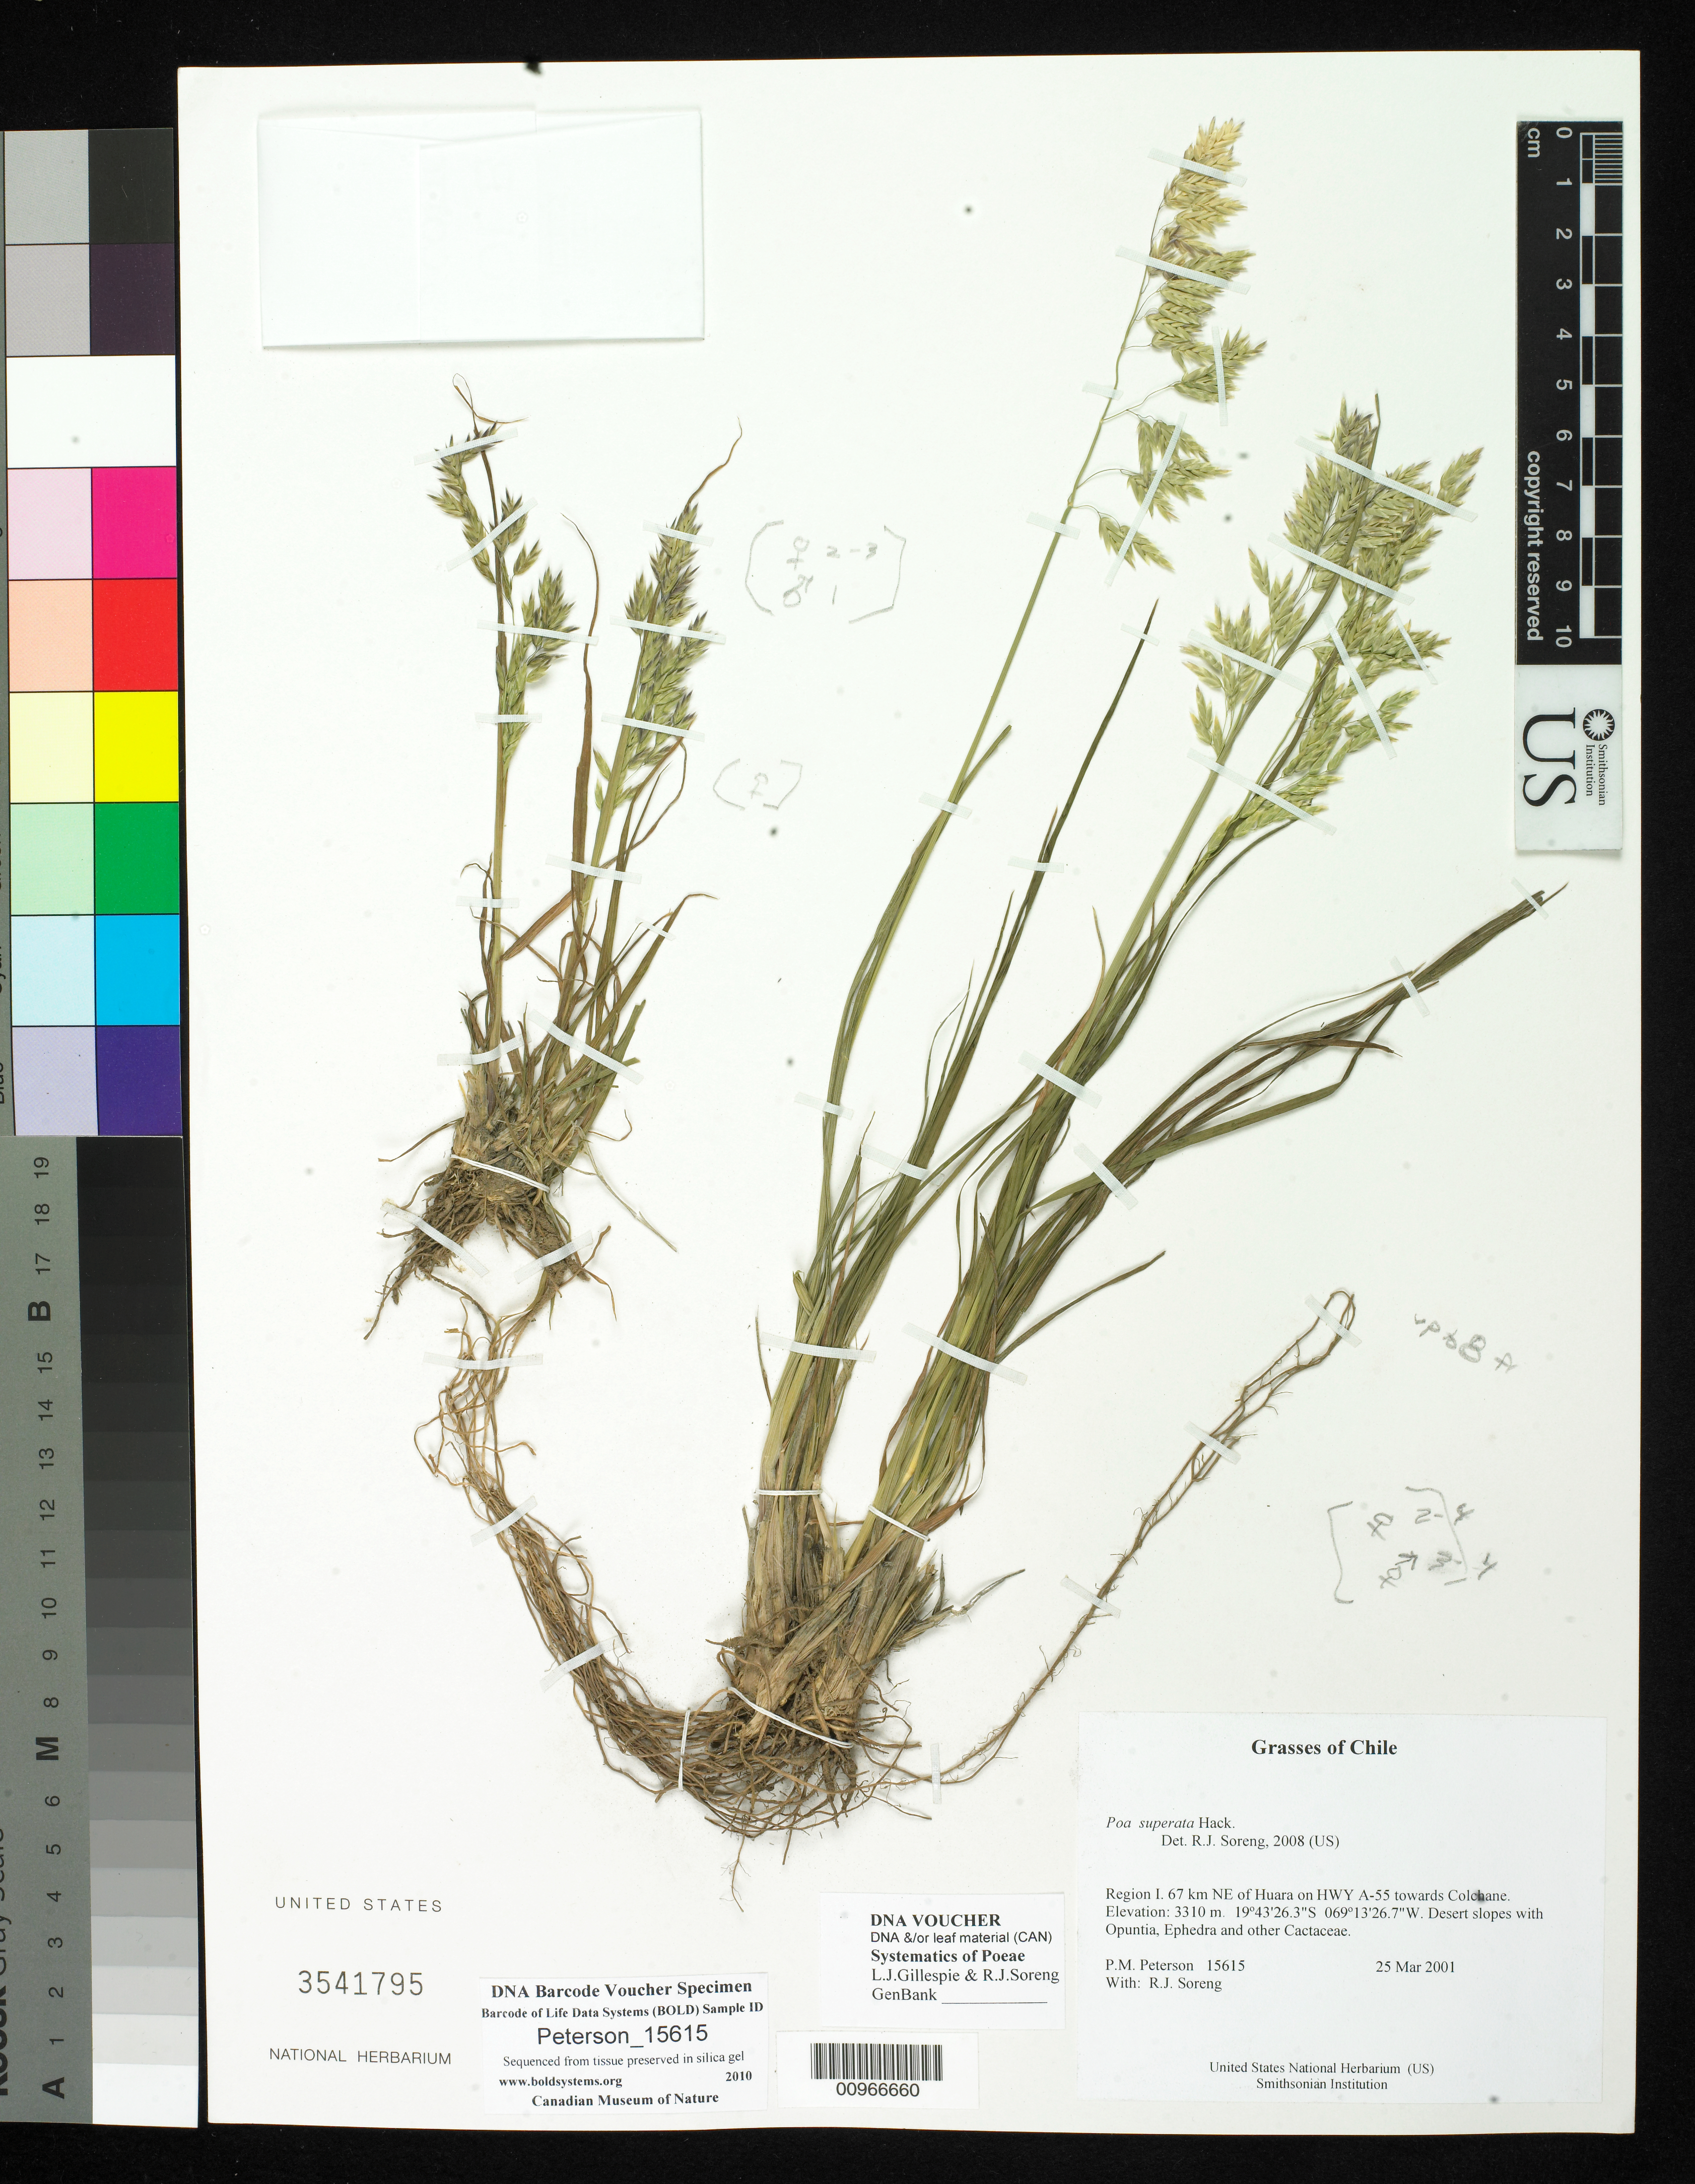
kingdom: Plantae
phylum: Tracheophyta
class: Liliopsida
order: Poales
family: Poaceae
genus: Poa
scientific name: Poa sp.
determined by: Poaceae Reorganization Project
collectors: P. M. Peterson & R. J. Soreng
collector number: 15615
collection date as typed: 25 Mar 2001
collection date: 2001-03-25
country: Chile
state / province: Tarapacá (I)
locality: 67 km NE of Huara on HWY A-55 towards Colchane.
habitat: Desert slopes with Opuntia, Ephedra and other Cactaceae.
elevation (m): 3310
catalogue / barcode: US 3541795